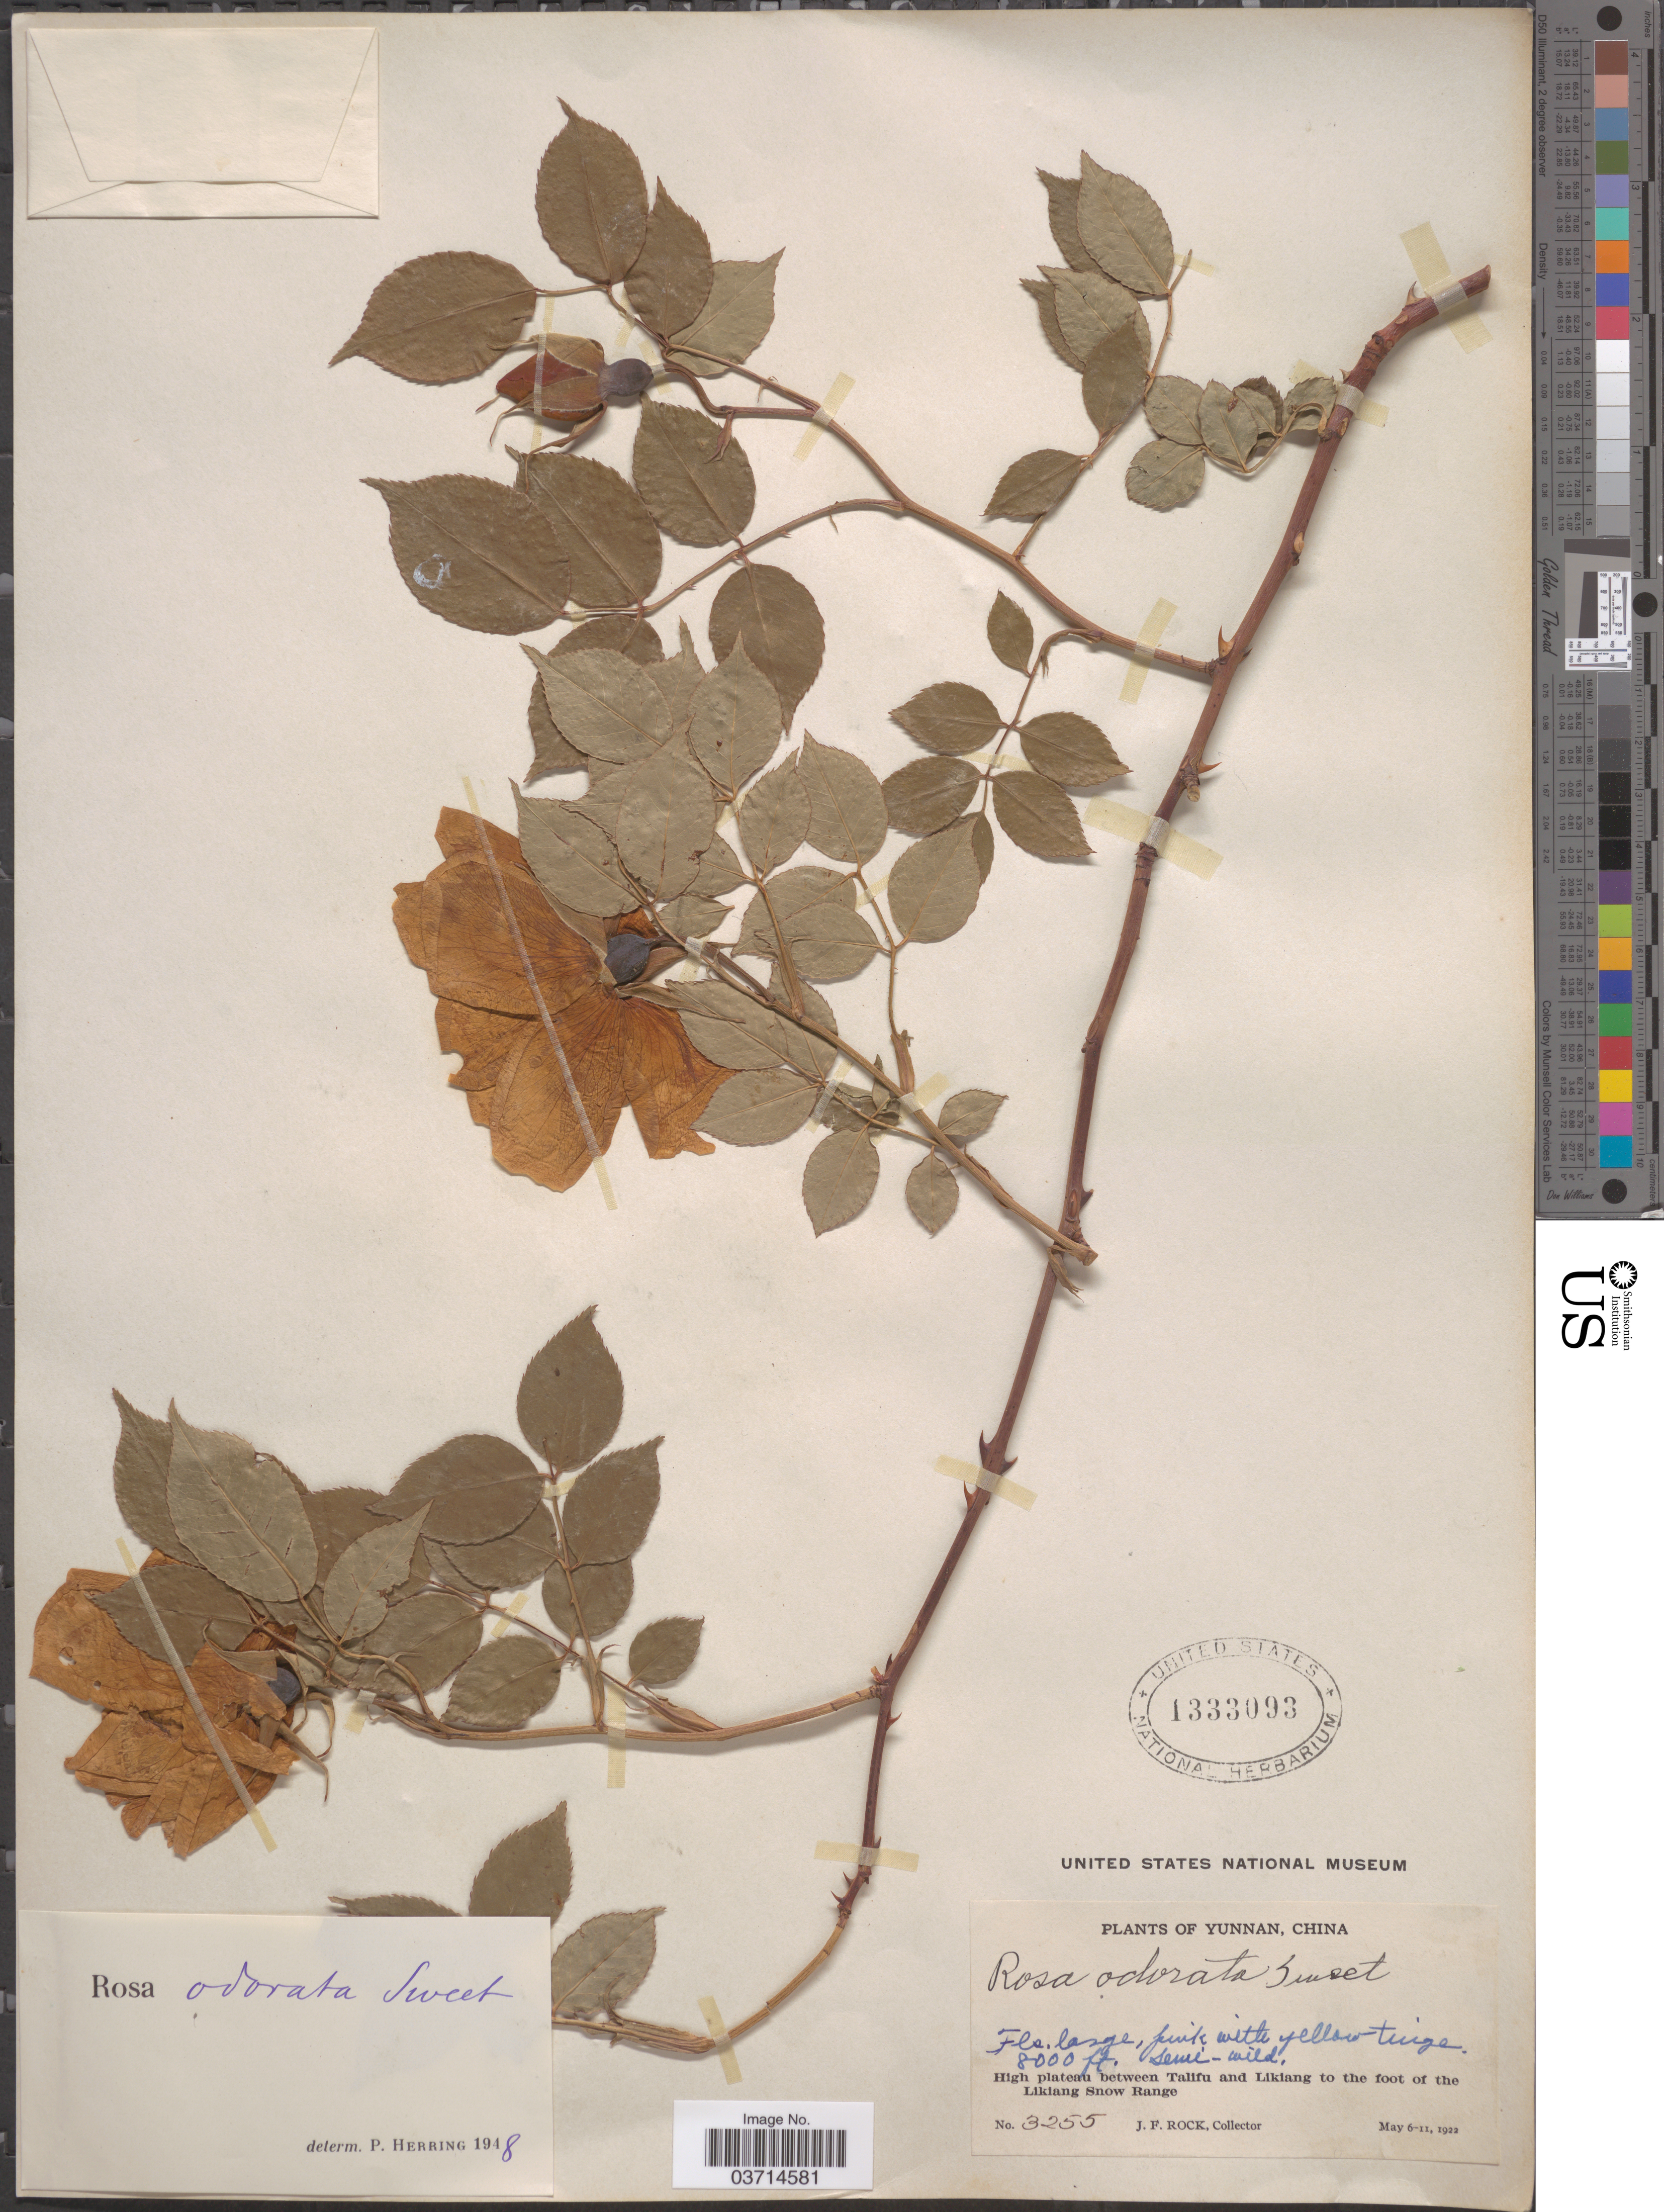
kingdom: Plantae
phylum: Tracheophyta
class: Magnoliopsida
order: Rosales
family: Rosaceae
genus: Rosa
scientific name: Rosa x odorata var. gigantea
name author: (Collett ex Crép.) Rehder & E.H. Wilson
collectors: J. Rock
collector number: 3255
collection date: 1922-05-06/1922-05-11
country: China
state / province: Yunnan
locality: High plateau between Talifu and Likiang to the foot of the Likiang Snow Range.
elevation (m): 2438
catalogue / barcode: US 1333093